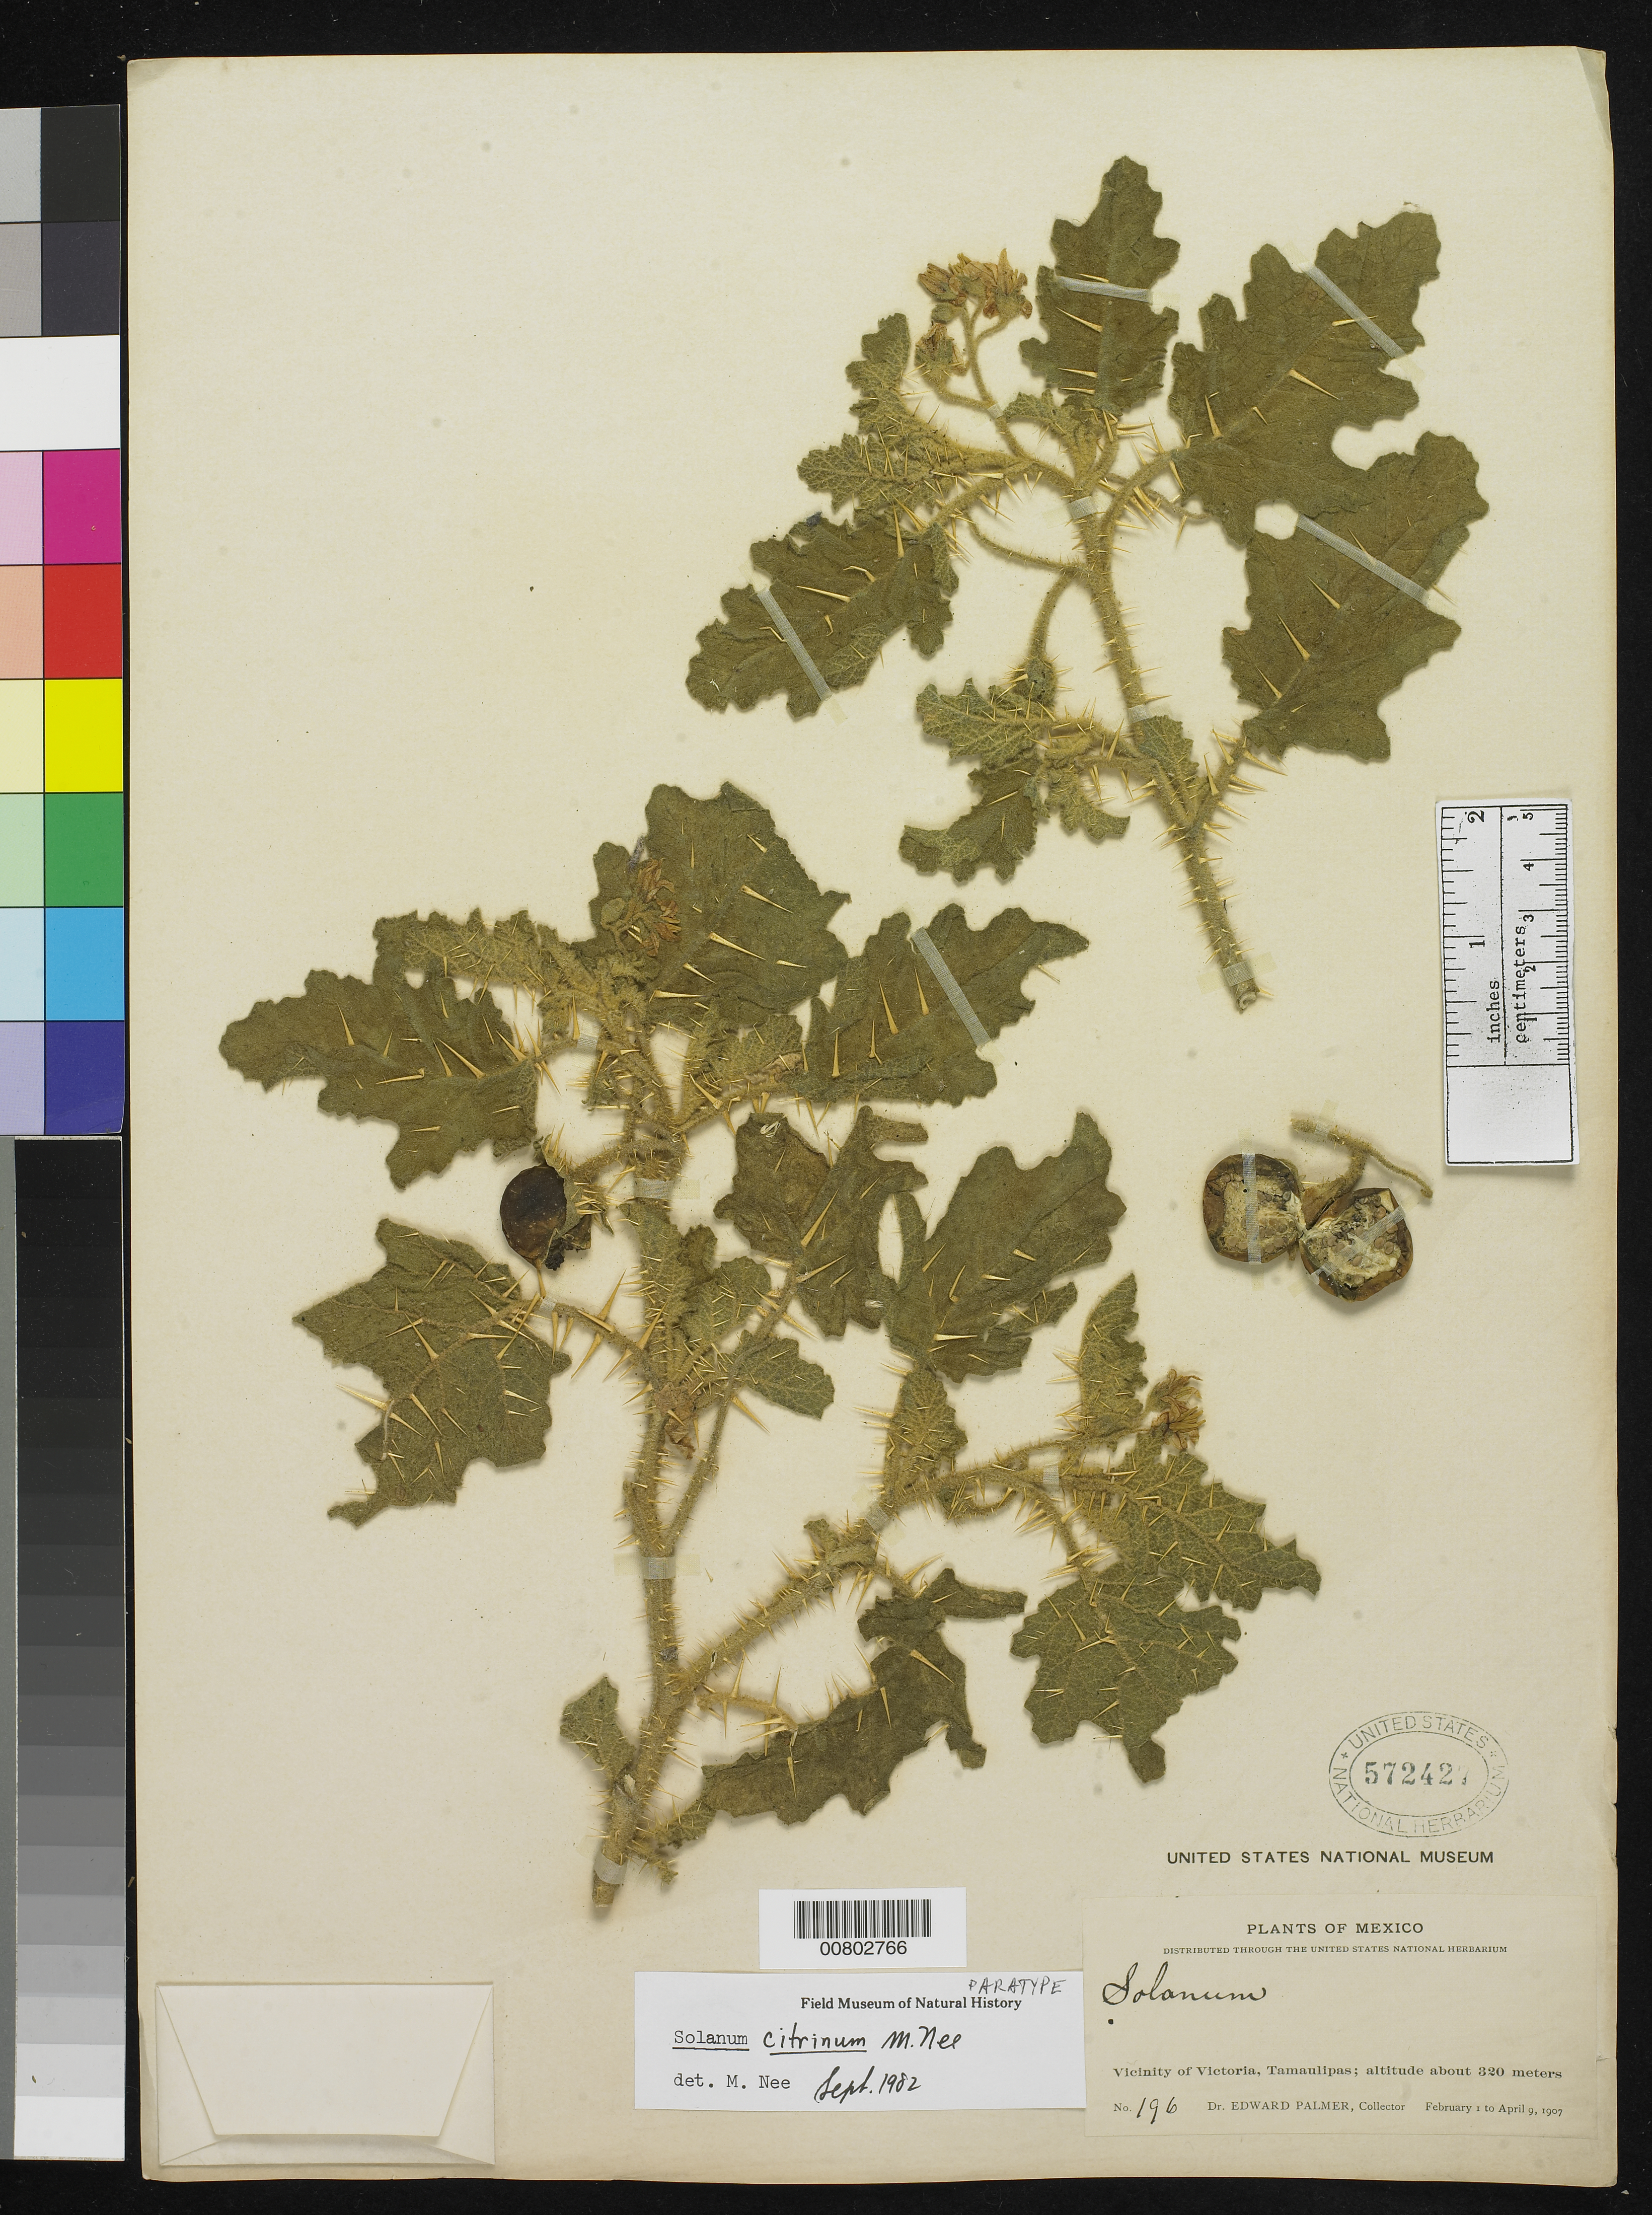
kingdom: Plantae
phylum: Tracheophyta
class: Magnoliopsida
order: Solanales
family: Solanaceae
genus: Solanum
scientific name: Solanum citrinum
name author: M. Nee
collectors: E. Palmer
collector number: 196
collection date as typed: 01 Feb 1907 to 09 Apr 1907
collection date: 1907-02-01/1907-04-09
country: Mexico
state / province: Tamaulipas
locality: Vicinity of Victoria.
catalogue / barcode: US 572427